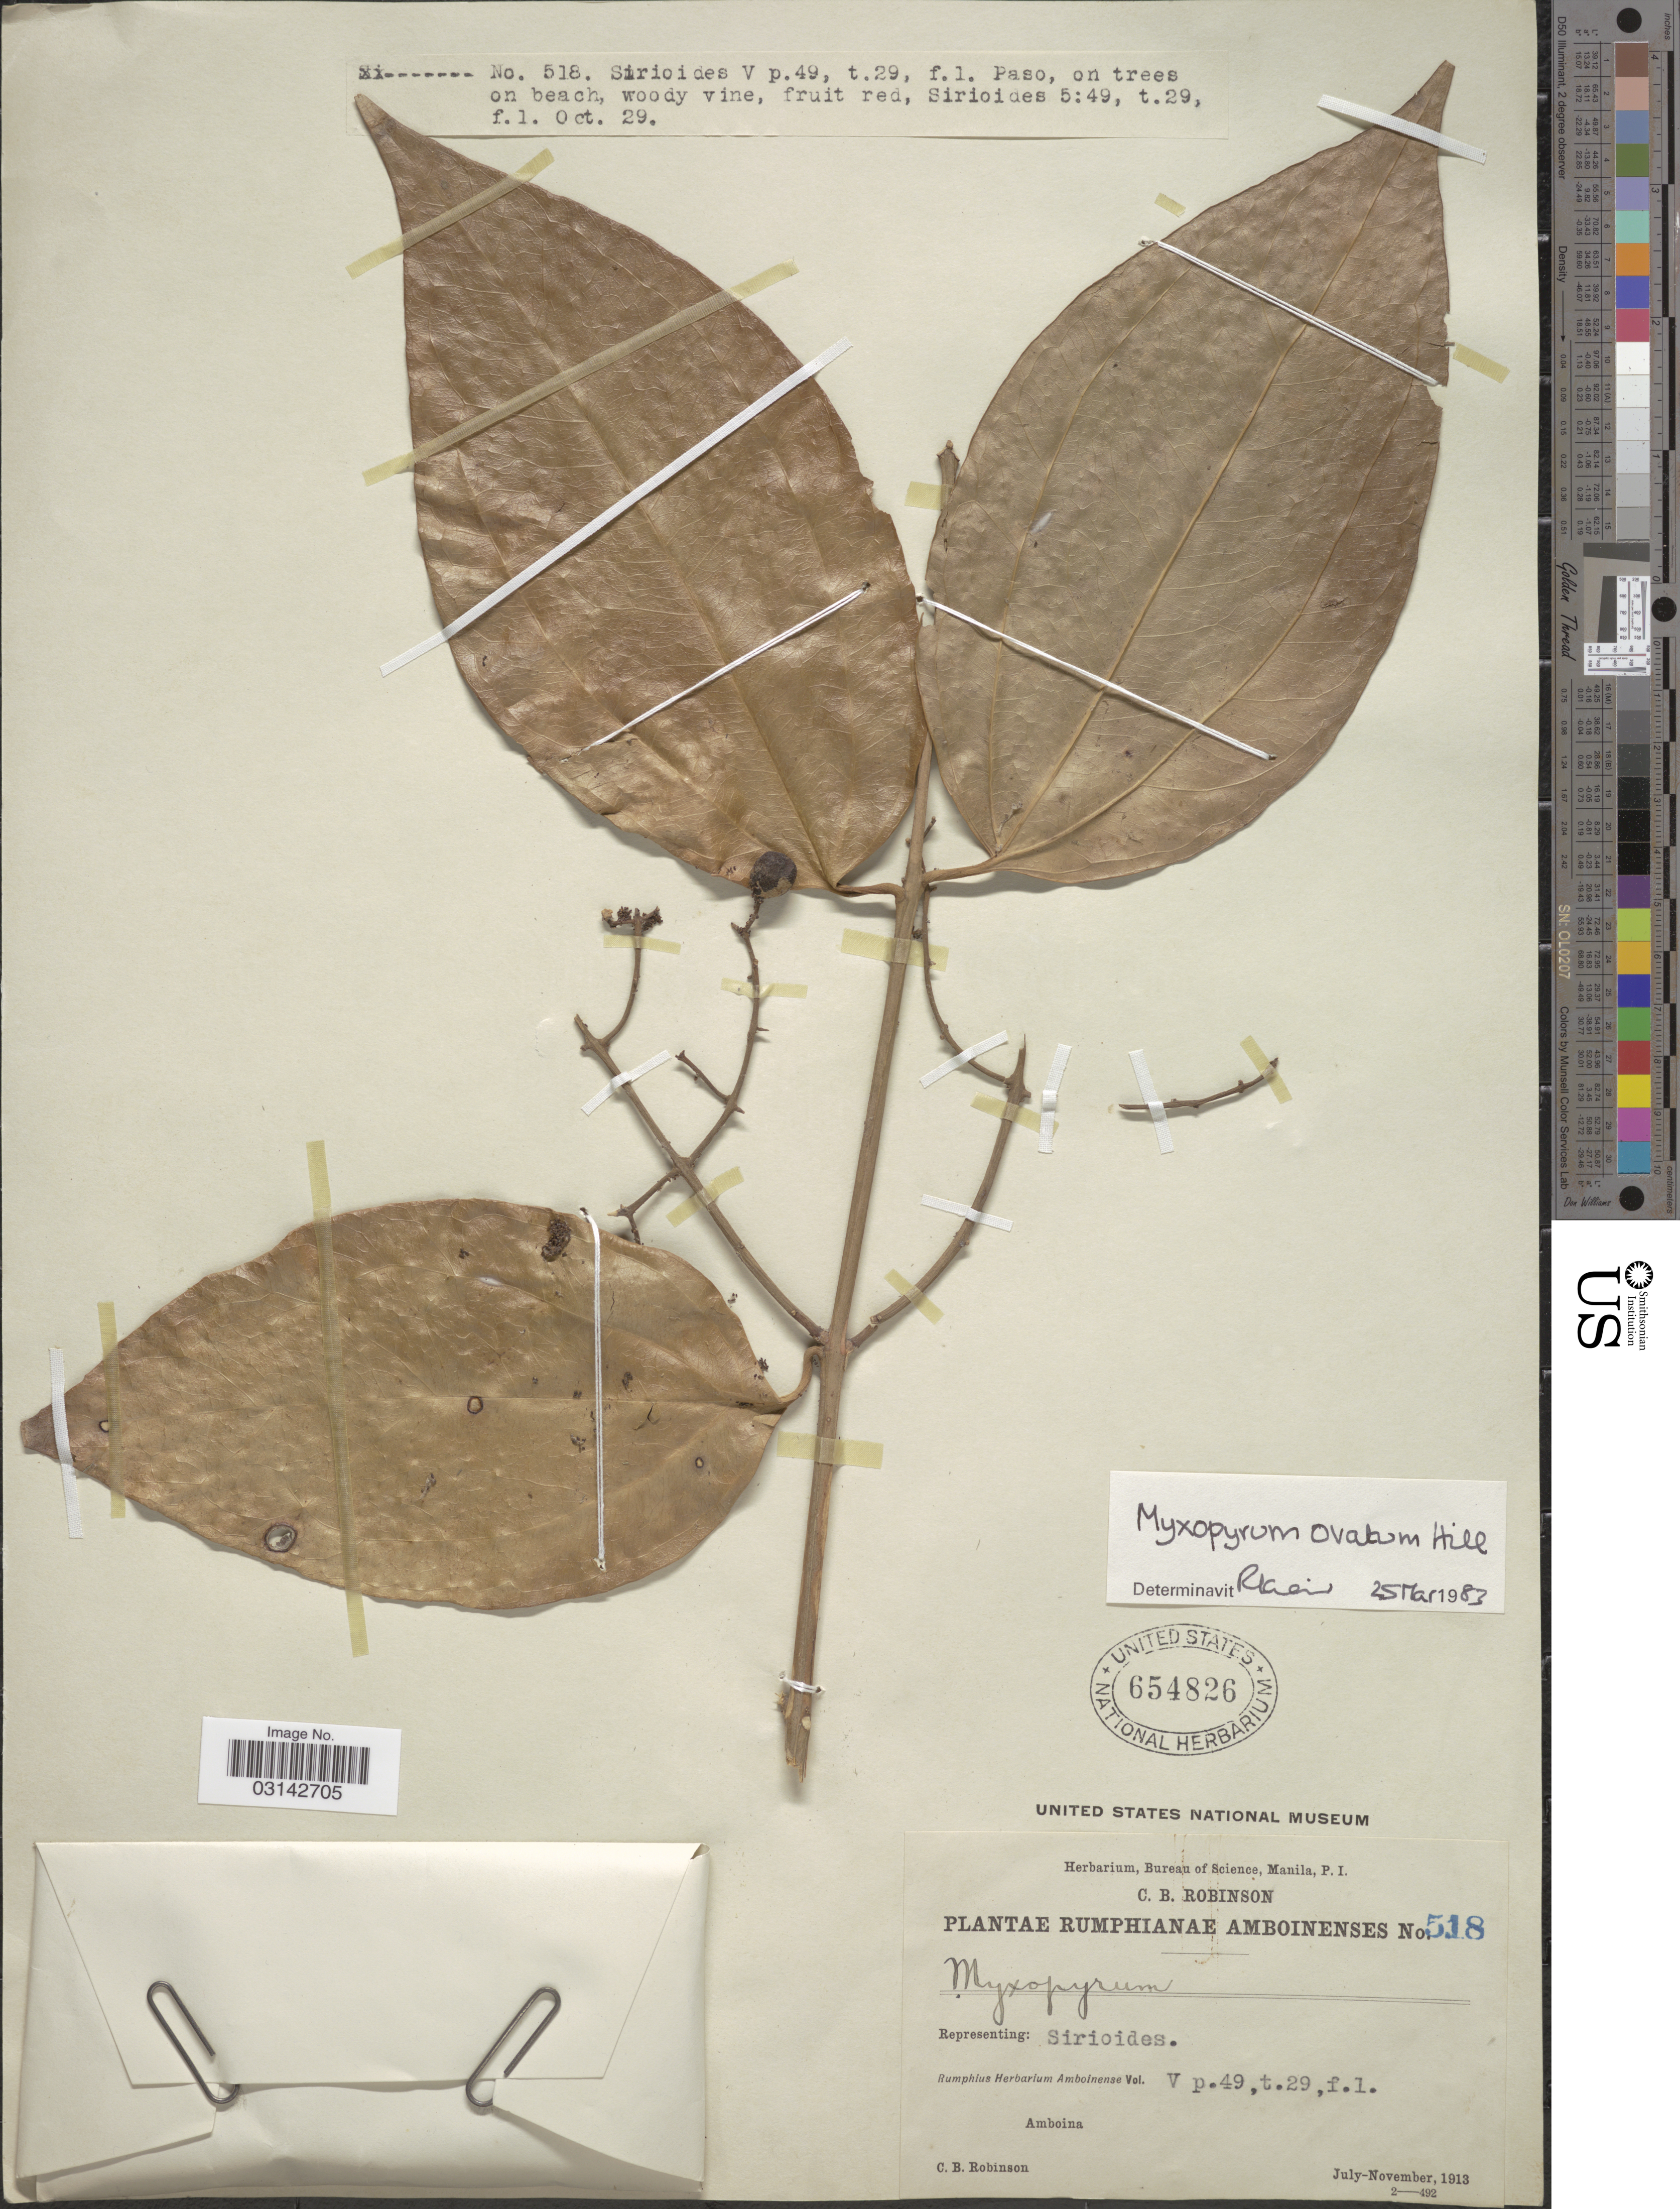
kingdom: Plantae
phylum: Tracheophyta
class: Magnoliopsida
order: Lamiales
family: Oleaceae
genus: Myxopyrum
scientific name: Myxopyrum ovatum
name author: A.W. Hill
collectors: C. Robinson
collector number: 518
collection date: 1913-10-29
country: Indonesia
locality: Amboina.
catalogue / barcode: US 654826